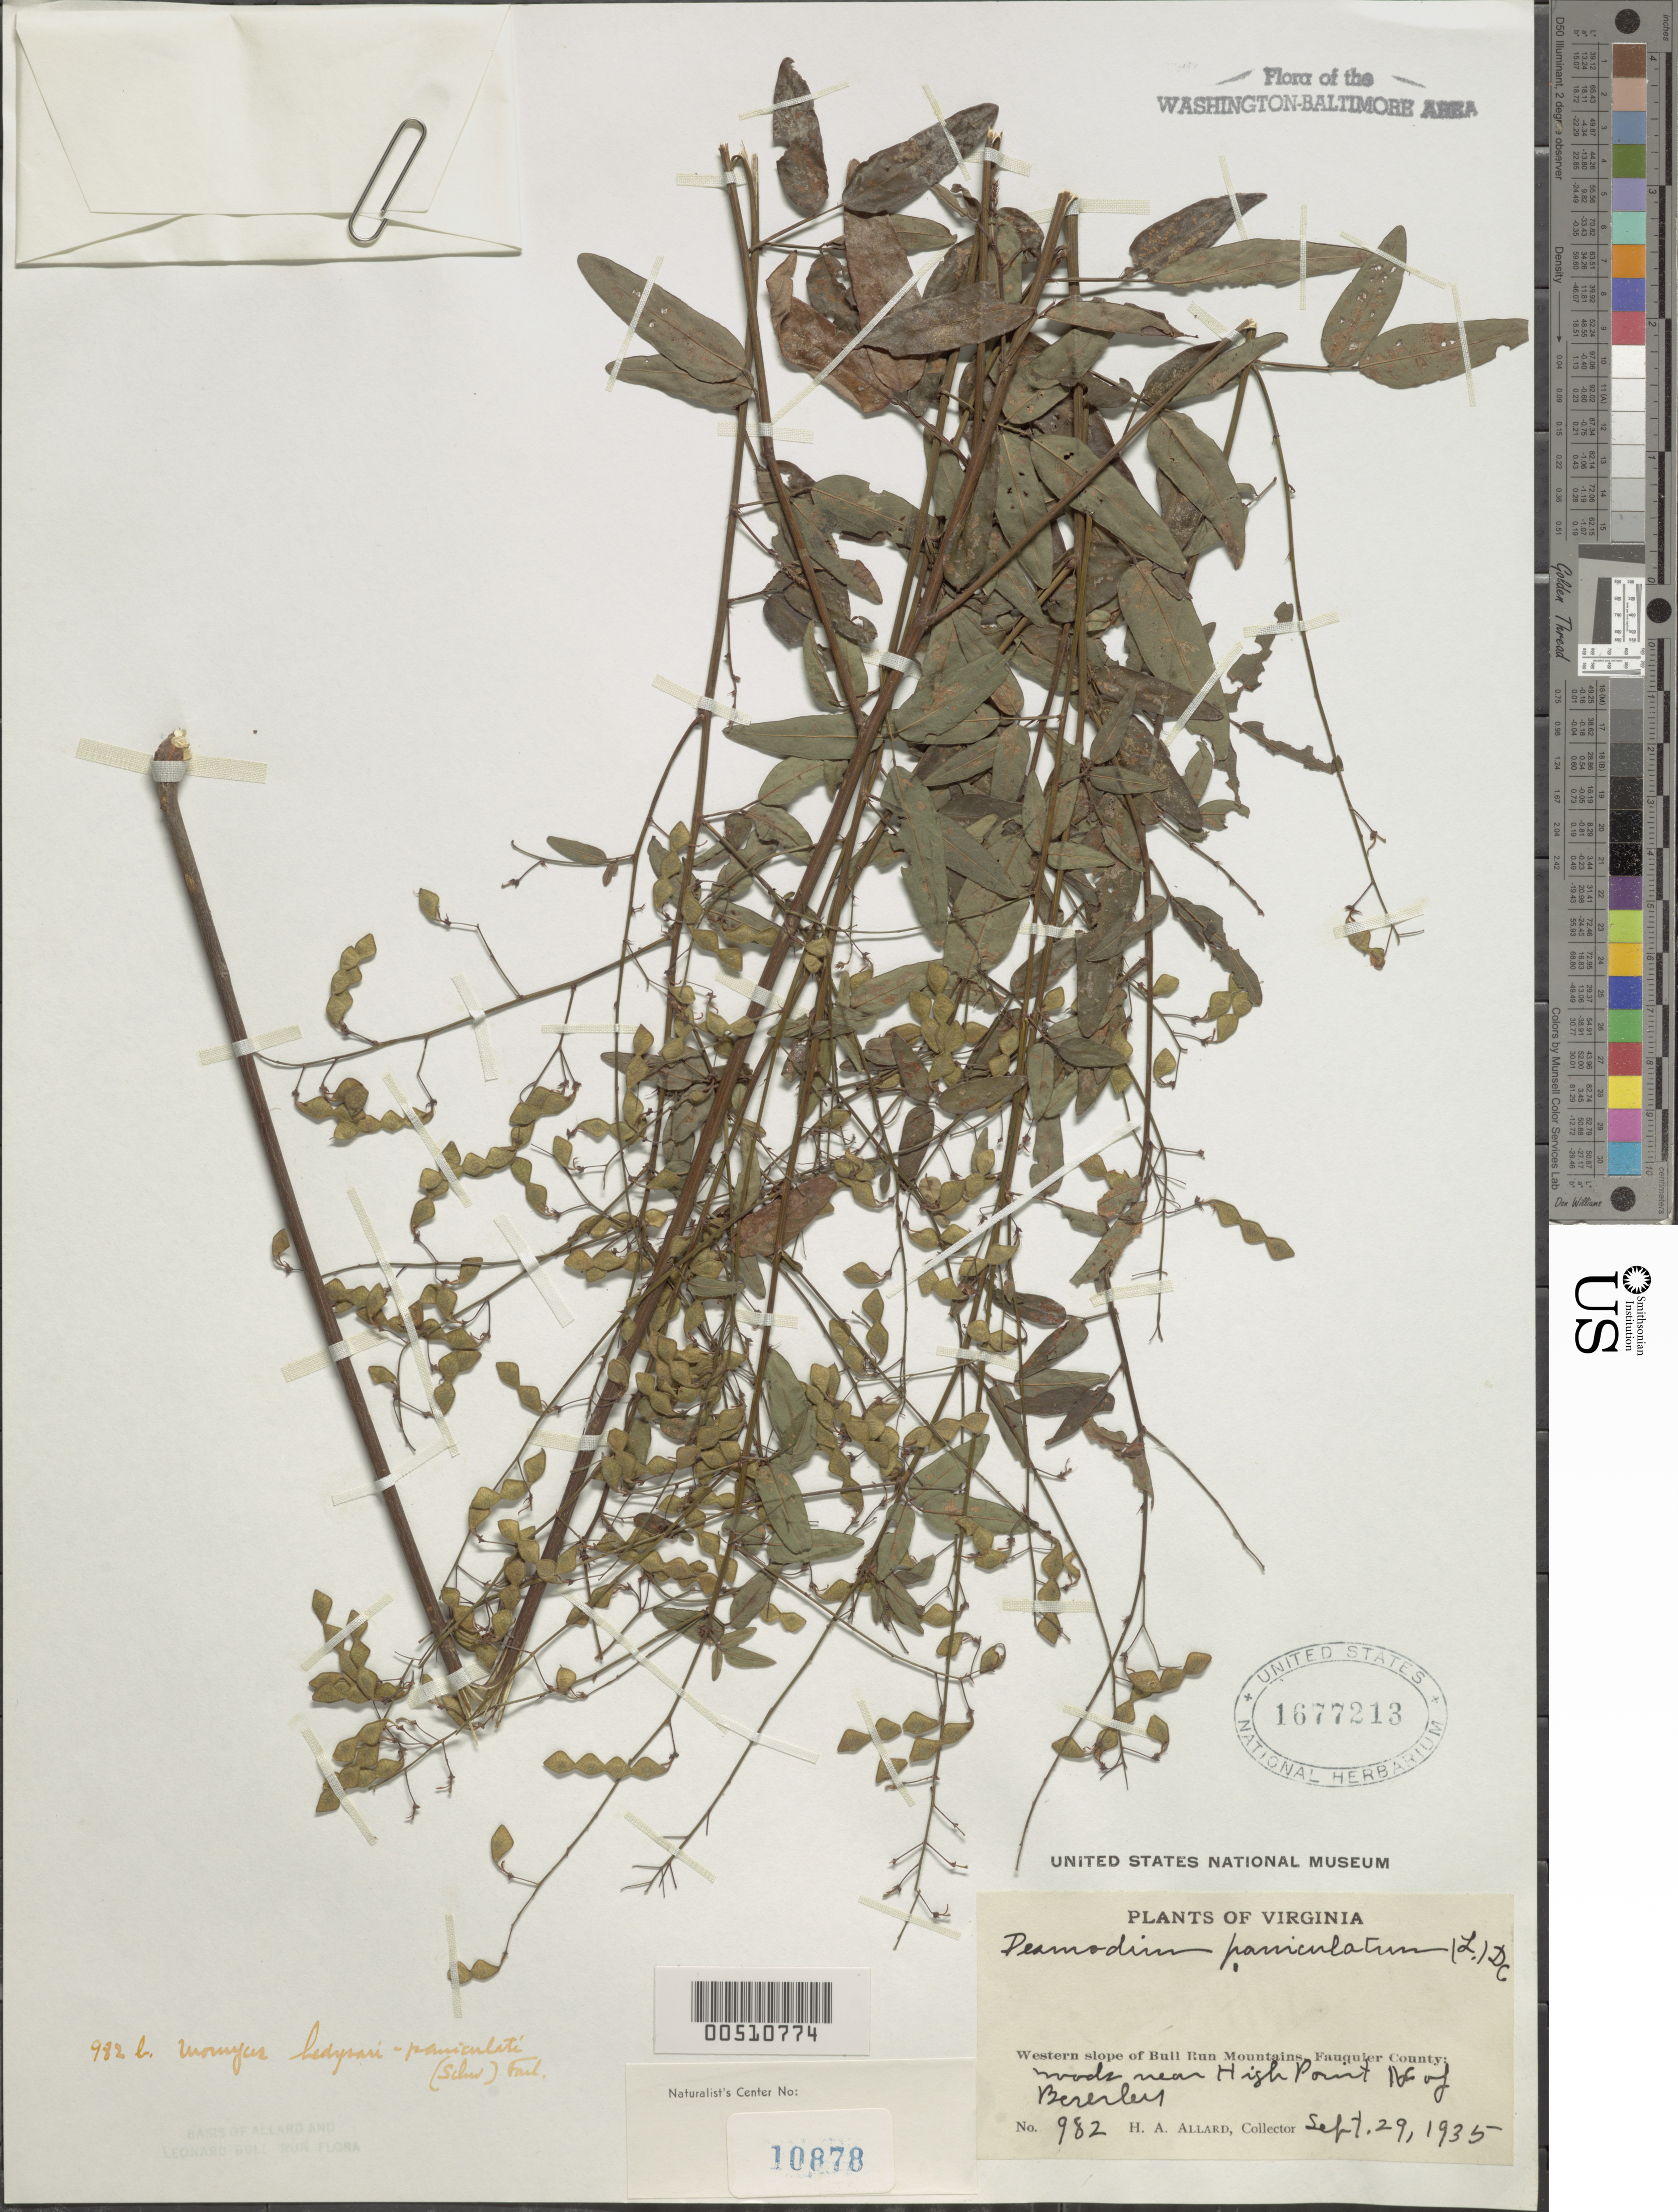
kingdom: Plantae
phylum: Tracheophyta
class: Magnoliopsida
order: Fabales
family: Fabaceae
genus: Desmodium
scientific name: Desmodium paniculatum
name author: (L.) DC.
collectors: H. A. Allard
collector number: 982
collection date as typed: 29 Sep 1935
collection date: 1935-09-29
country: United States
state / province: Virginia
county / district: Fauquier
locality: Near High Point, N of Beverley, W slope of Bull Run Mts. Bull Run Mts.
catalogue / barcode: US 1677213